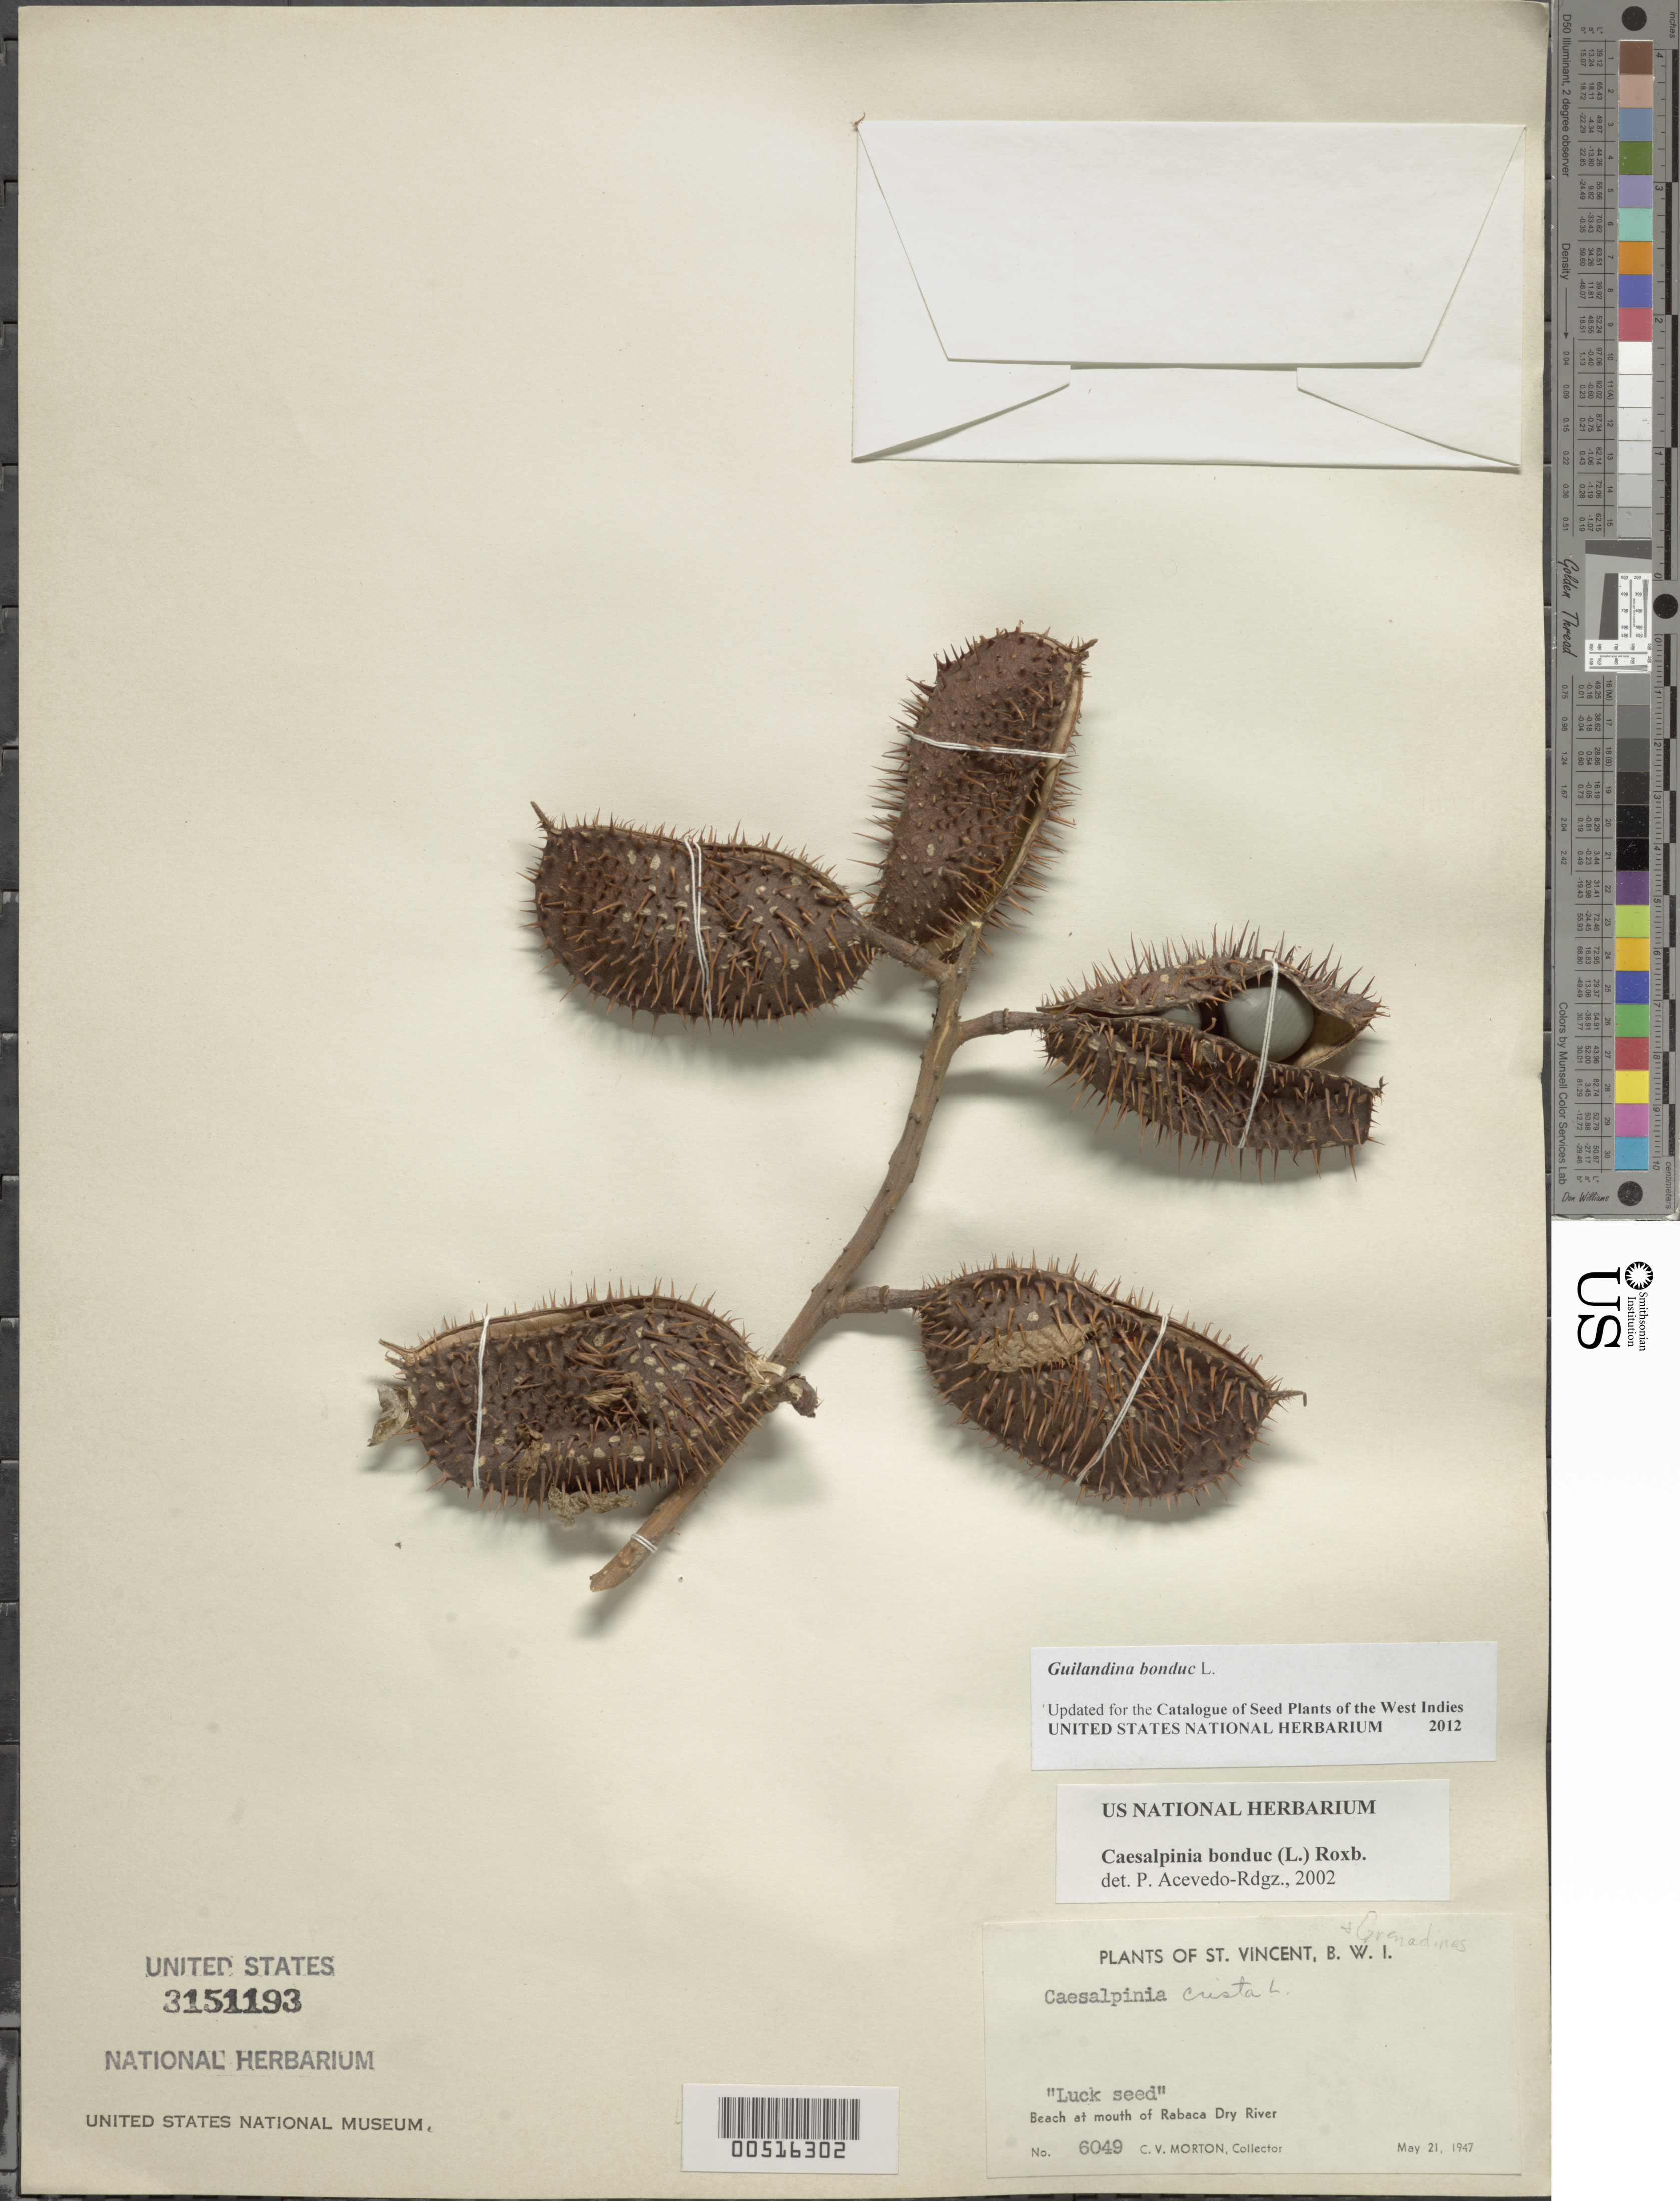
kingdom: Plantae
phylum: Tracheophyta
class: Magnoliopsida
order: Fabales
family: Fabaceae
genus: Guilandina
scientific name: Guilandina bonduc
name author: L.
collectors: C. V. Morton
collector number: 6049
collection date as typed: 21 May 1947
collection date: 1947-05-21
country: St. Vincent - Grenadines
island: St. Vincent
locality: Rabaca dry river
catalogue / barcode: US 3151193